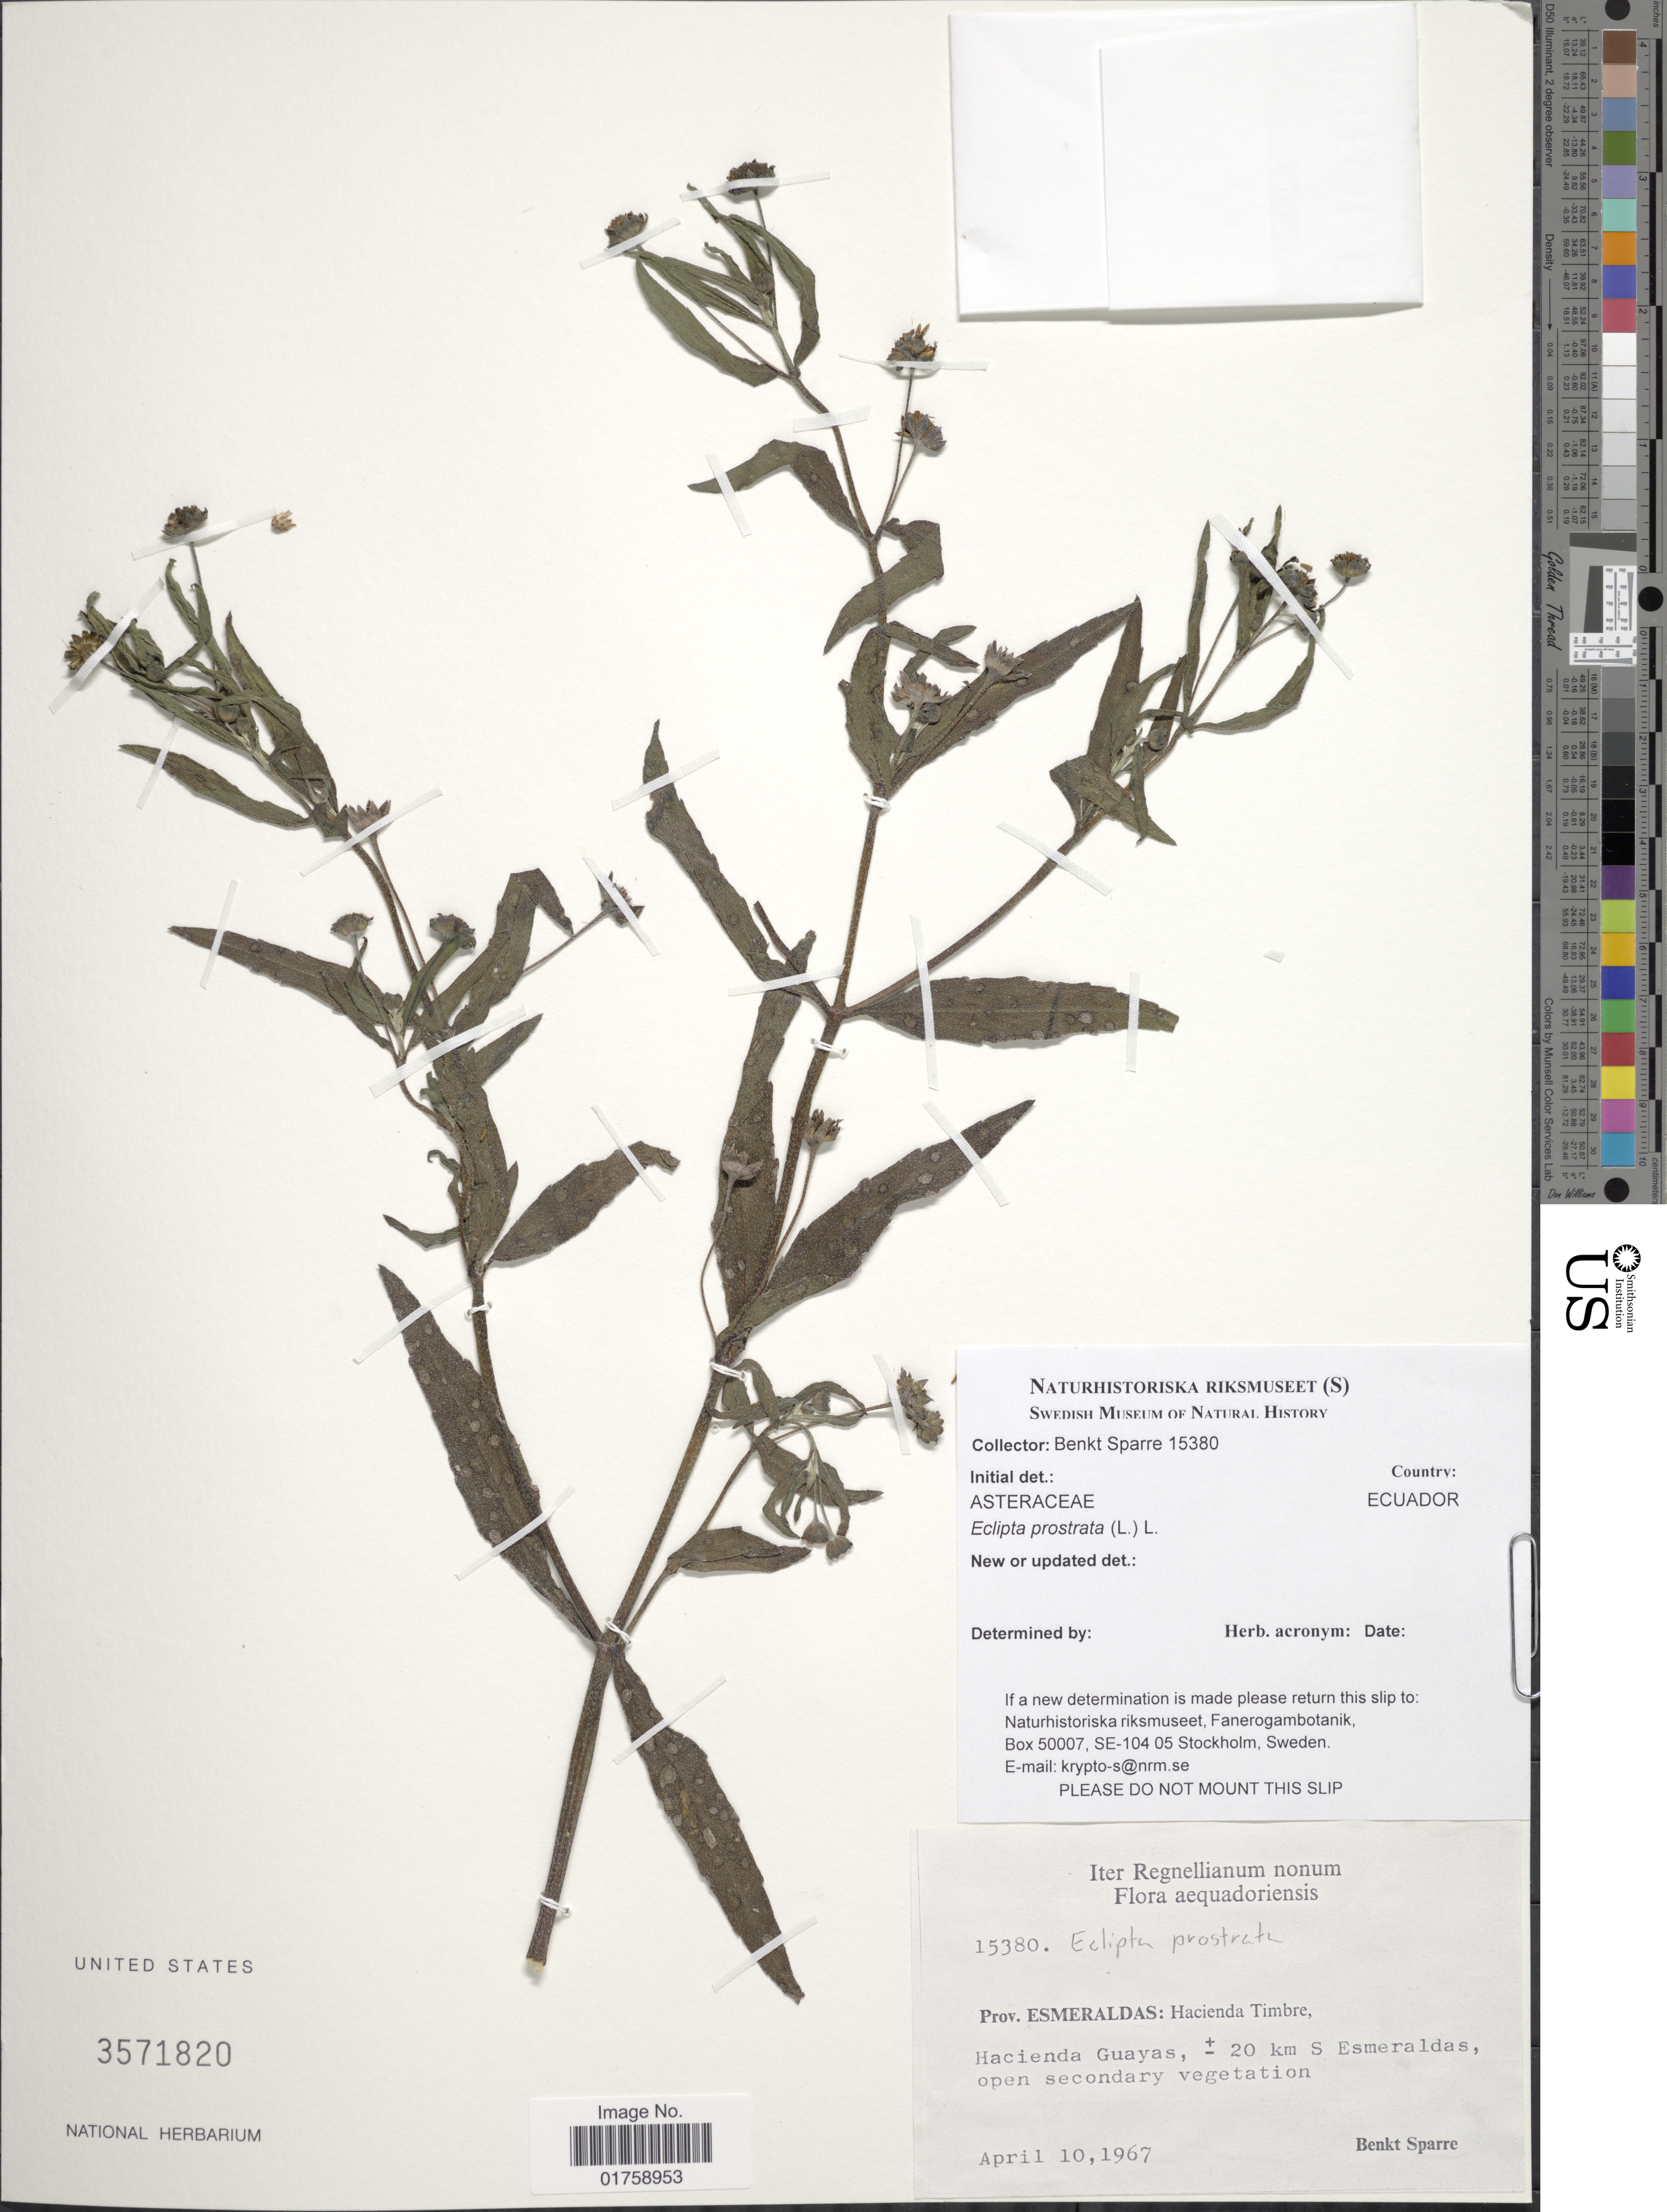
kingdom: Plantae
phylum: Tracheophyta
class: Magnoliopsida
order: Asterales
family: Asteraceae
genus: Eclipta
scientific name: Eclipta prostrata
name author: (L.) L.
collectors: B. Sparre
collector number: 15380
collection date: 1967-04-10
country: Ecuador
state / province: Esmeraldas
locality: Prov. Esmeraldas: Hacienda Timbre. Hacienda Guayas, 20 km S Esmeraldas, open secondary vegetation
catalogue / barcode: US 3571820